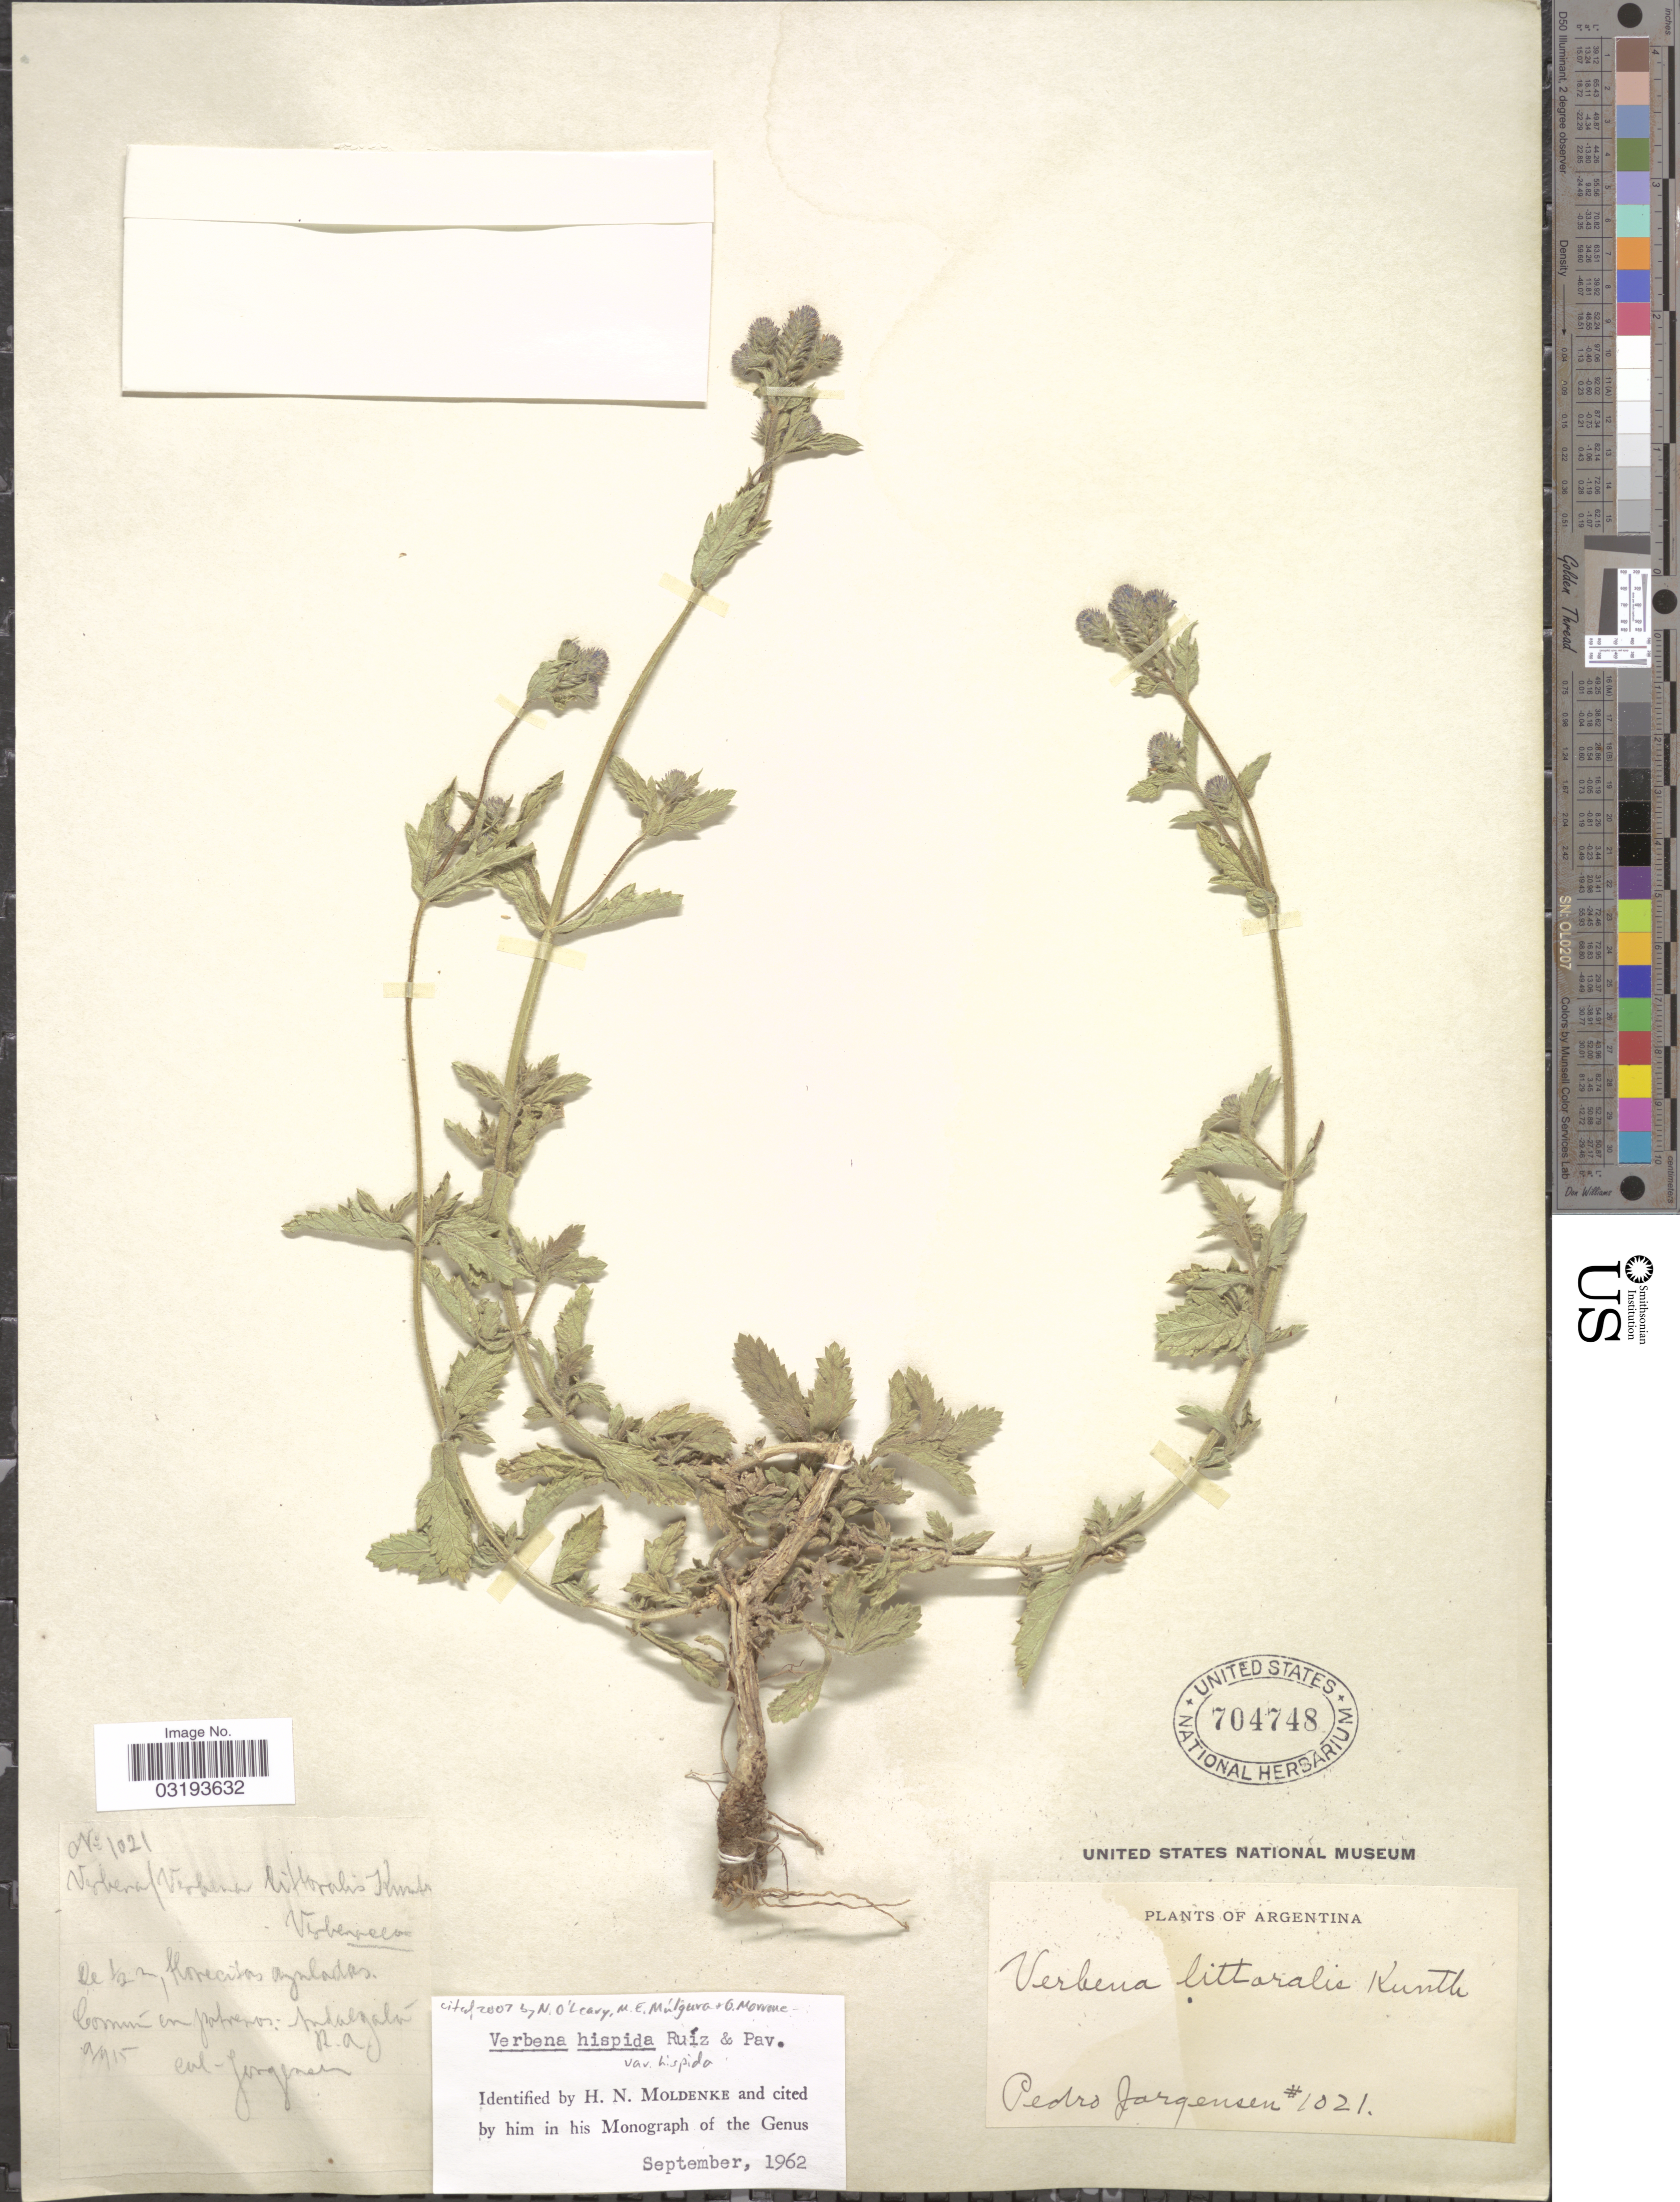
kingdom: Plantae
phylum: Tracheophyta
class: Magnoliopsida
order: Lamiales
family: Verbenaceae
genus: Verbena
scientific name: Verbena hispida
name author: Ruiz & Pav.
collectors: P. Jörgensen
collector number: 1021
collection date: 1915-09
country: Argentina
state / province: Catamarca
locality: En potreros: Andalgalá R. A.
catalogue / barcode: US 704748